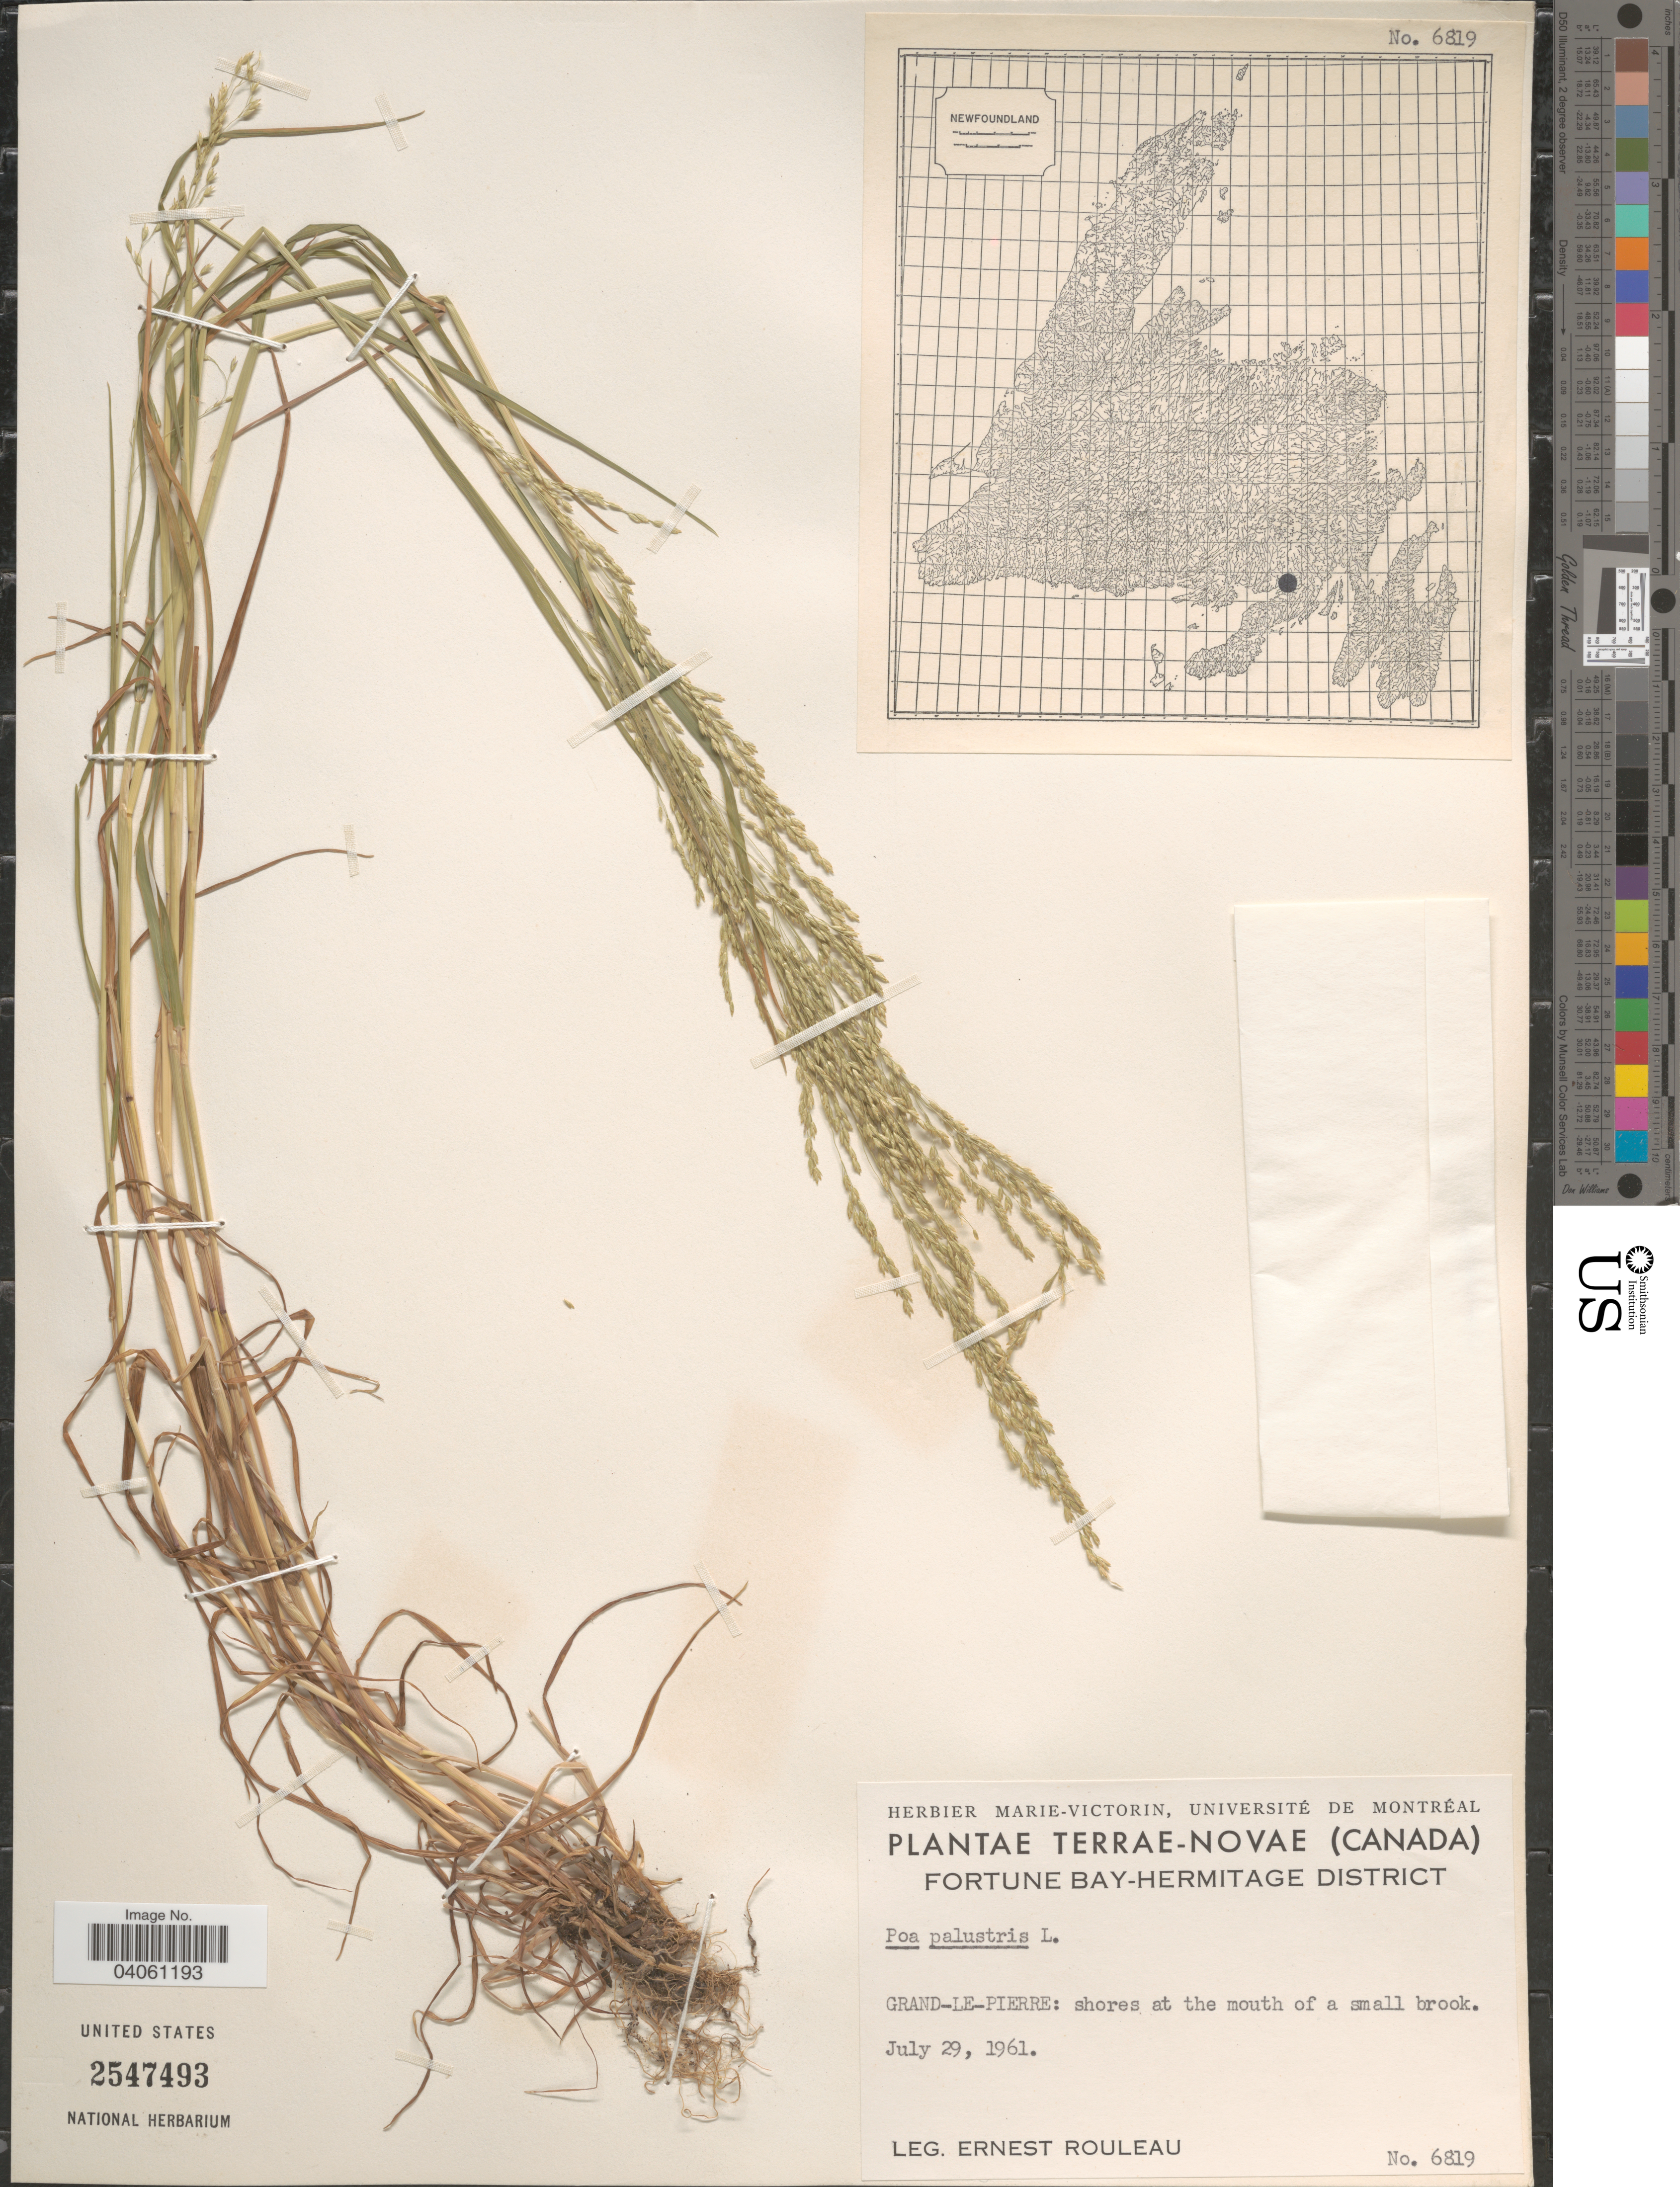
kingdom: Plantae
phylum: Tracheophyta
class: Liliopsida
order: Poales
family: Poaceae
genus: Poa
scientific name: Poa palustris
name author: L.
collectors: J. Rouleau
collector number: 6819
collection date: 1961-07-29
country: Canada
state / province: Newfoundland and Labrador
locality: Terrae-Novae. Fortune Bay-Hermitage District. Grand-Le-Pierre: shores at the mouth of a small brook.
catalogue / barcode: US 2547493